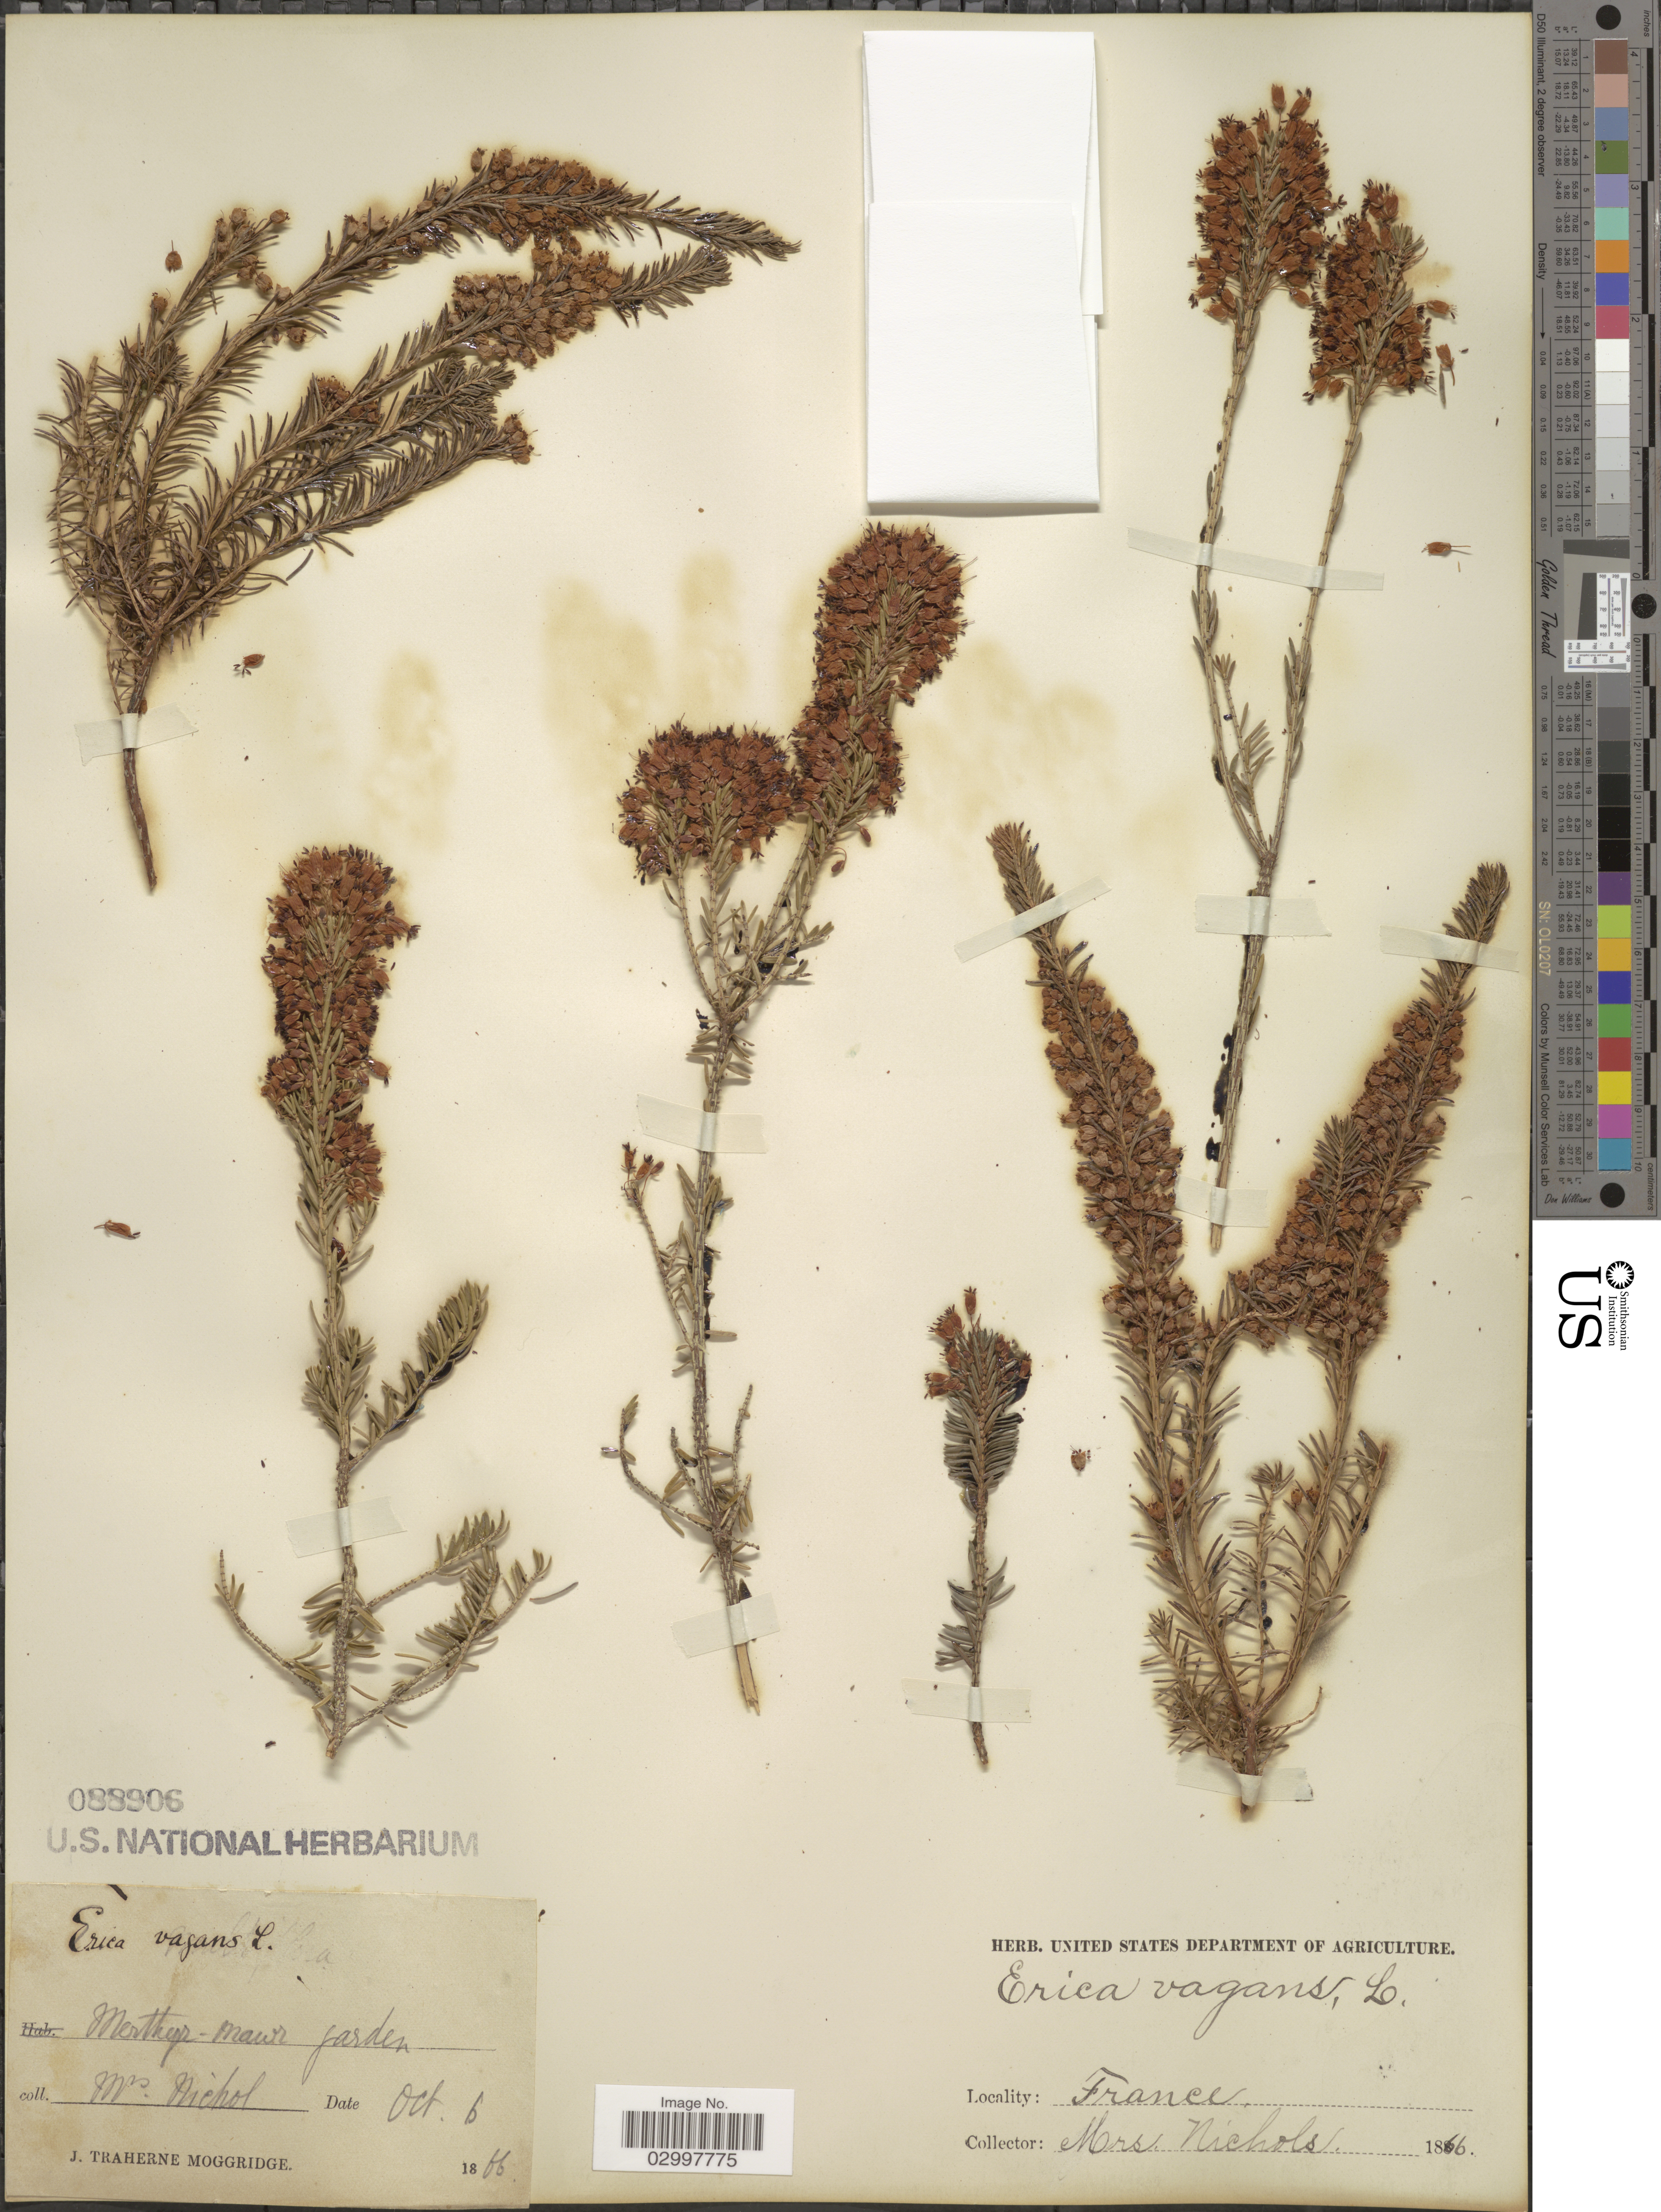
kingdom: Plantae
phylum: Tracheophyta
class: Magnoliopsida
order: Ericales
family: Ericaceae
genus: Erica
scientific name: Erica vagans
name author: L.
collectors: Nichols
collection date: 1866-10-06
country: United Kingdom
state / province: Wales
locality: Merthyr-Mawr garden.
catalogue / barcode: US 88906